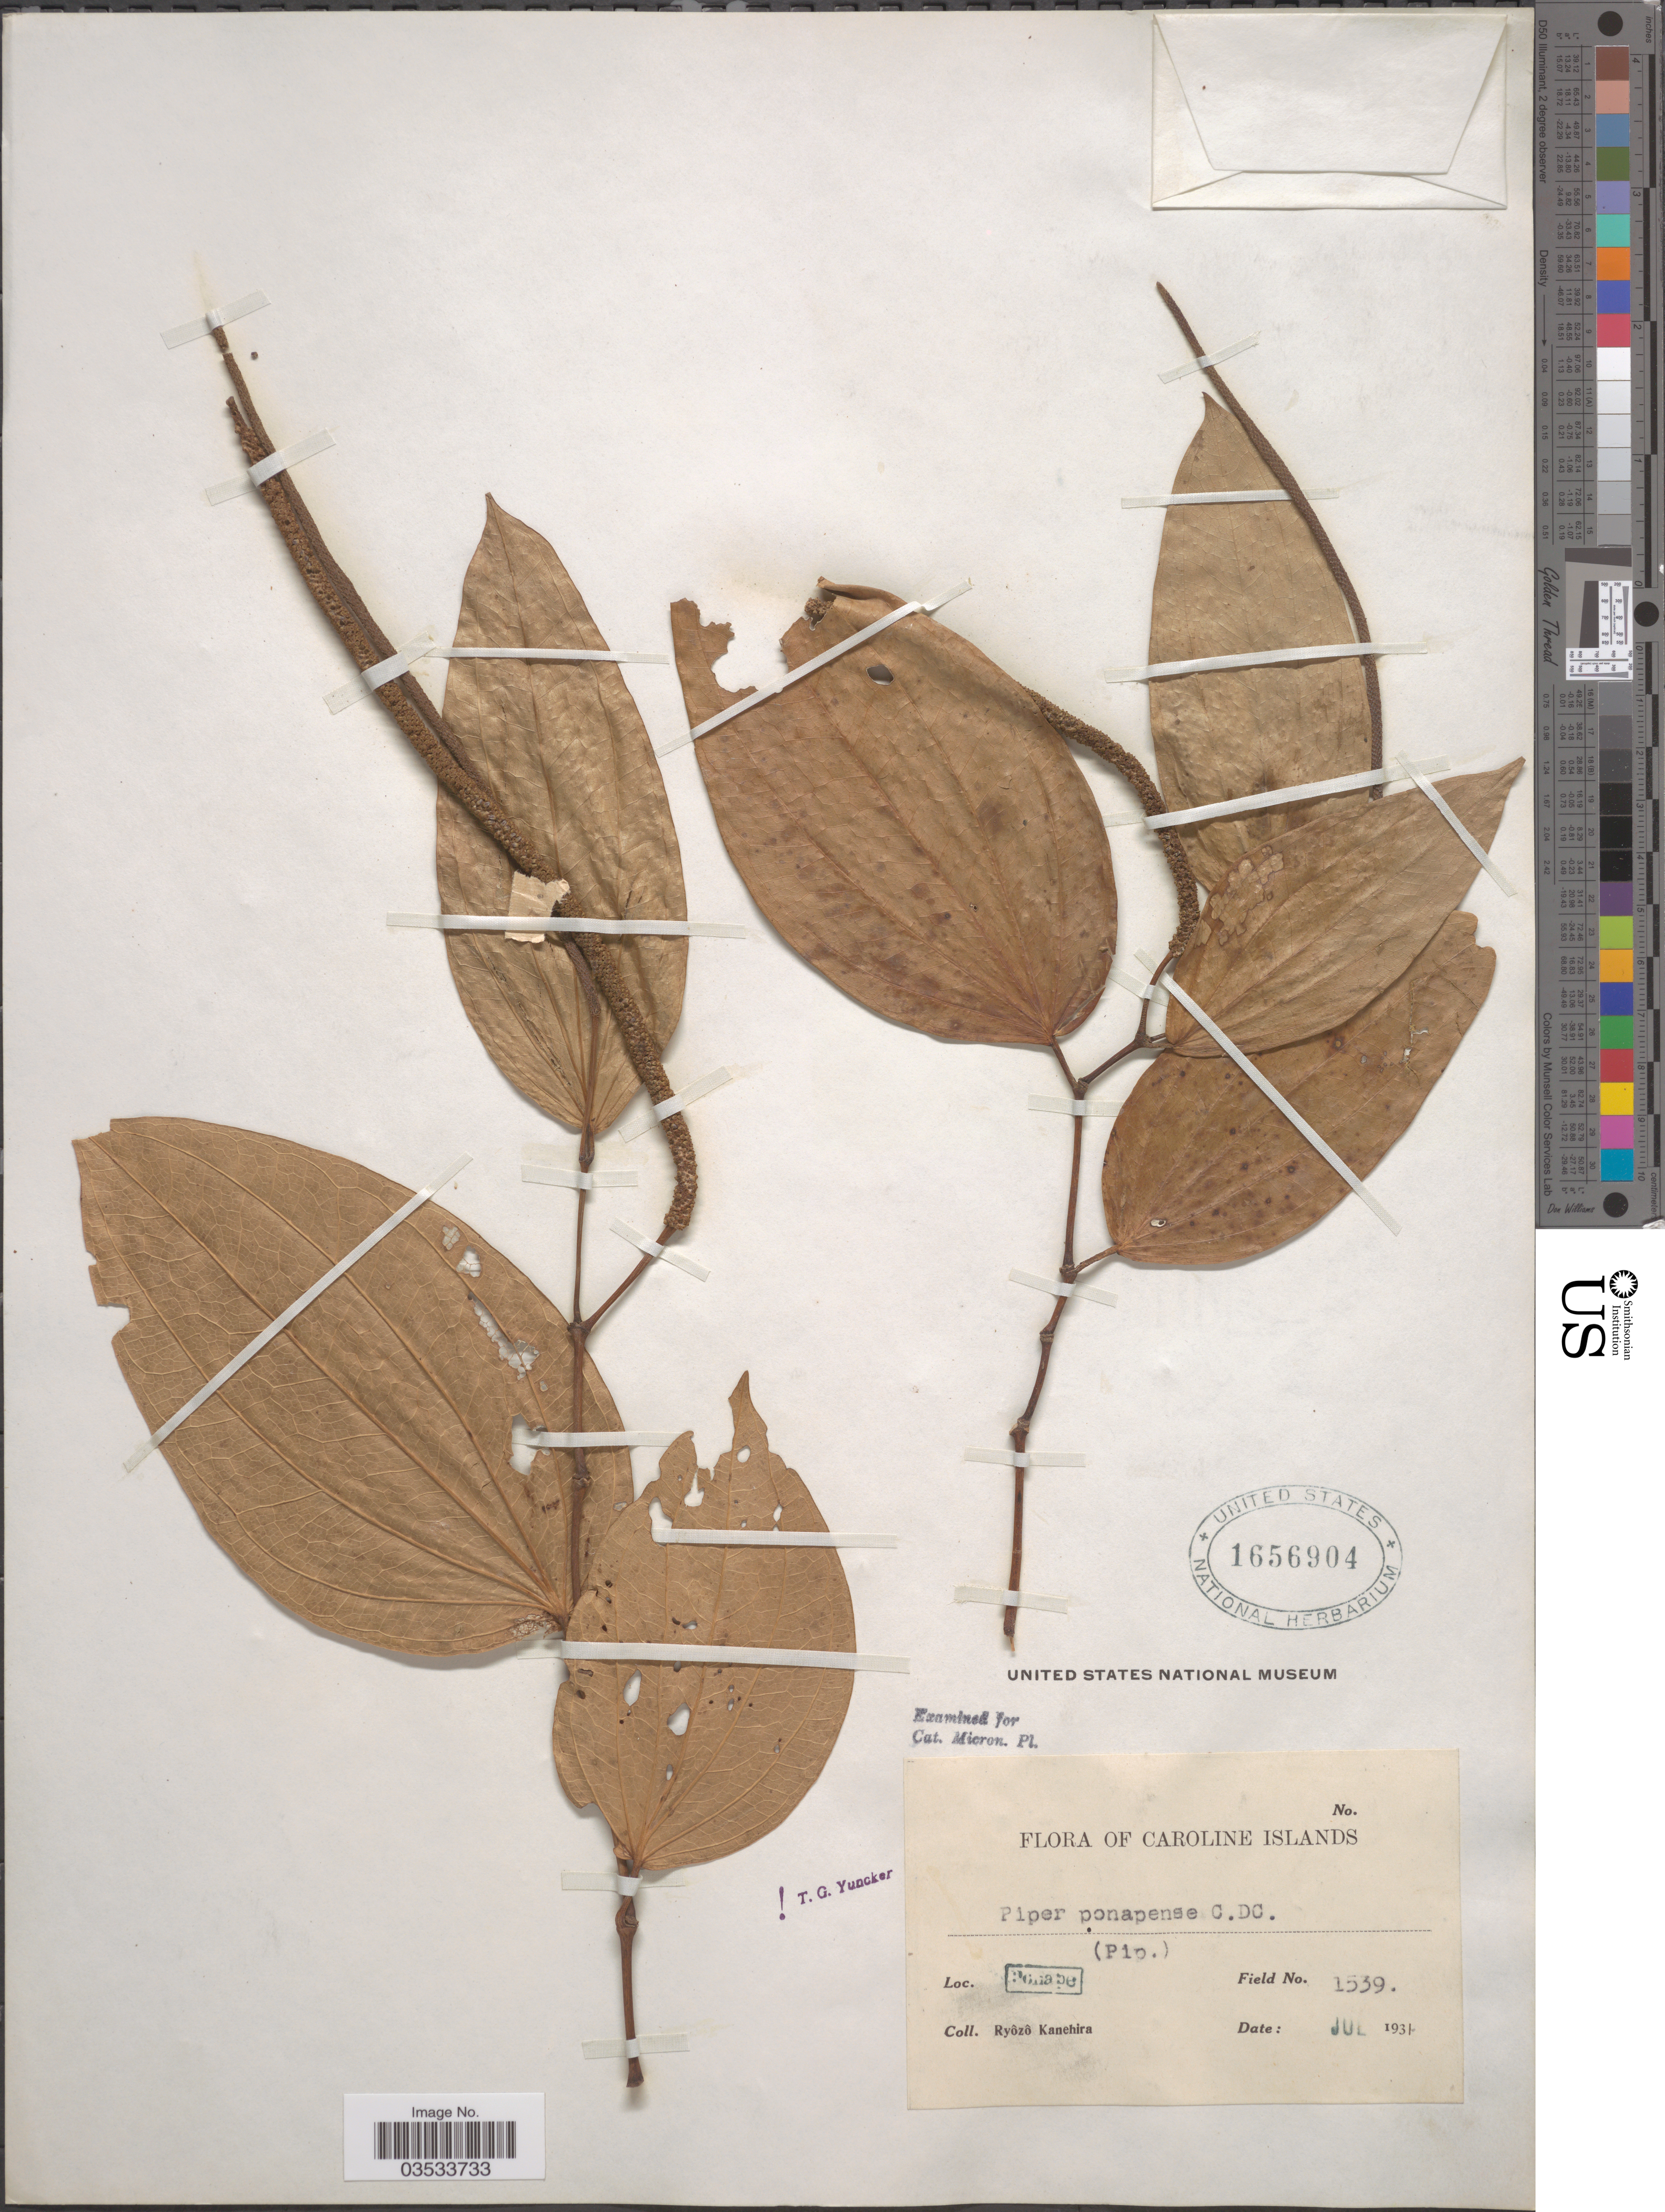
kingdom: Plantae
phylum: Tracheophyta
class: Magnoliopsida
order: Piperales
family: Piperaceae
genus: Piper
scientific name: Piper ponapense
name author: C. DC.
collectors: R. Kanehira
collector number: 1539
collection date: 1931-07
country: Micronesia, Federated States of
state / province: Pohnpei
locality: Caroline Islands. Ponape.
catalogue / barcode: US 1656904